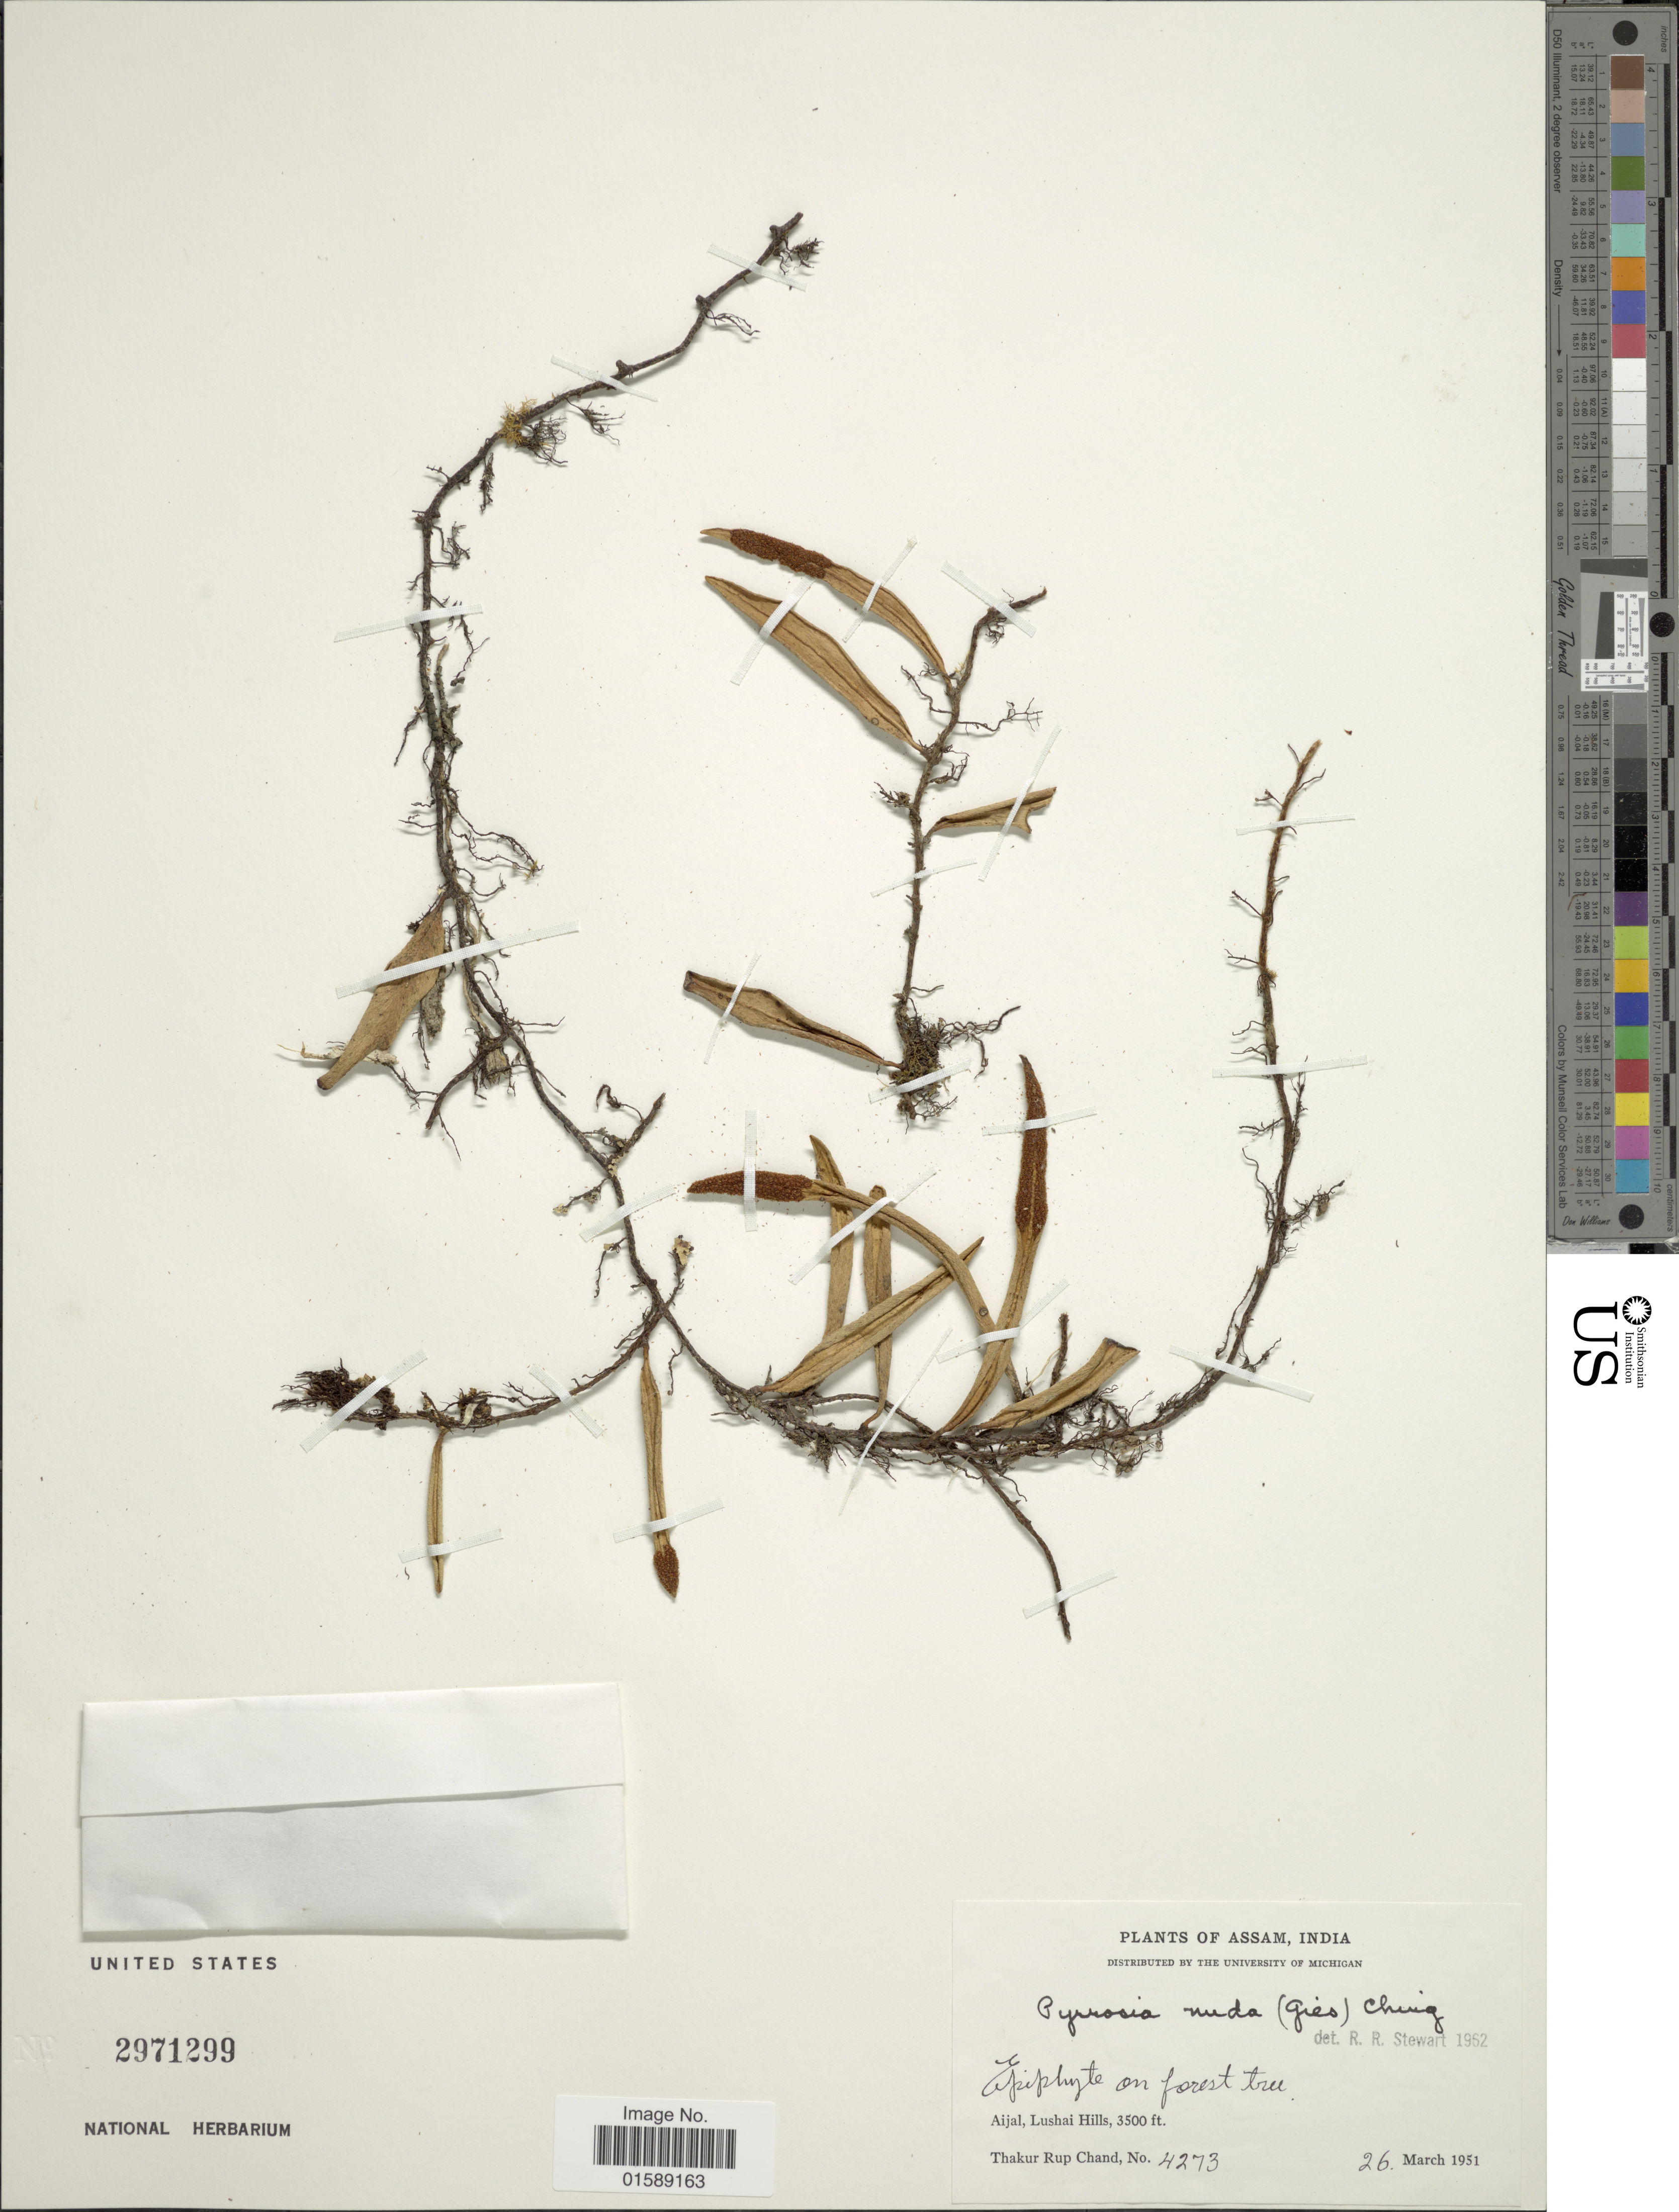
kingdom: Plantae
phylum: Tracheophyta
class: Polypodiopsida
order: Polypodiales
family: Polypodiaceae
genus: Pyrrosia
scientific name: Pyrrosia nuda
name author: (Giesenh.) Ching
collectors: T. R. Chand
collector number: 4273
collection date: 1951-03-26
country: India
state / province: Assam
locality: Aijal, Lushai Hills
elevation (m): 1067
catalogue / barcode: US 2971299